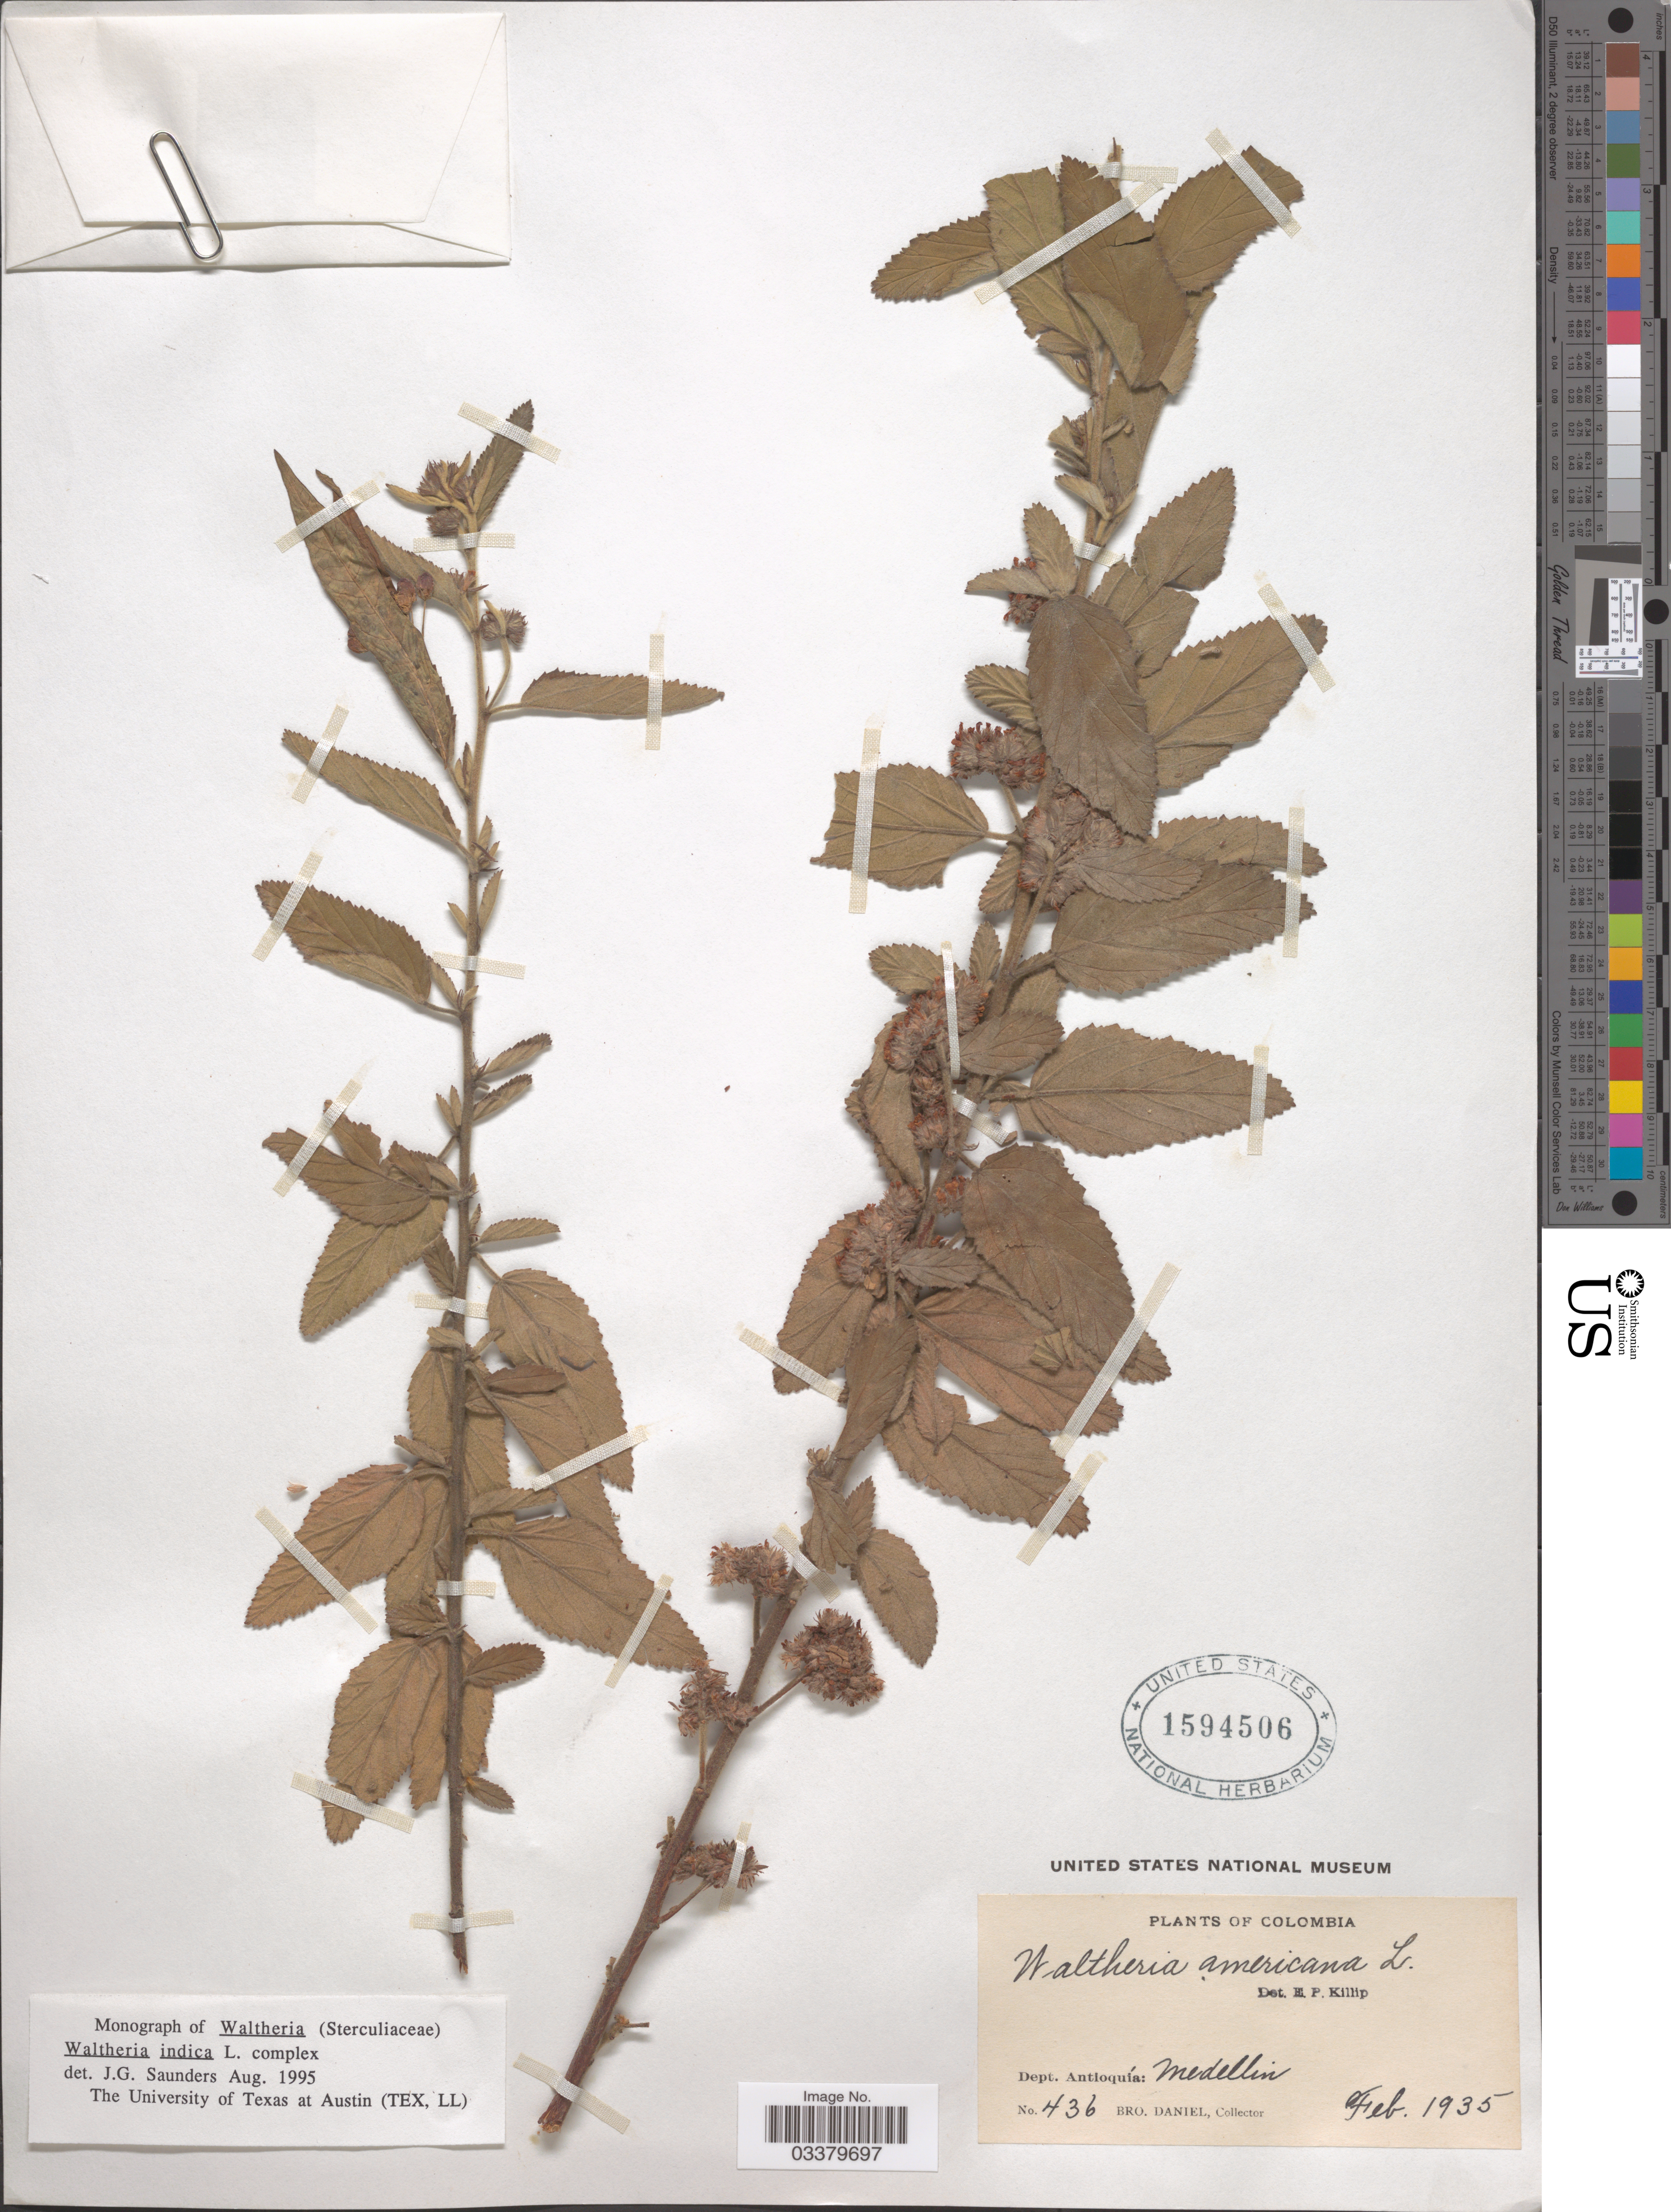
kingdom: Plantae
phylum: Tracheophyta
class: Magnoliopsida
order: Malvales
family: Malvaceae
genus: Waltheria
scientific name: Waltheria indica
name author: L.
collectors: Bro. Daniel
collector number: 436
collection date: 1935-02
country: Colombia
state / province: Antioquia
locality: Dept. Antioquia: Medellin.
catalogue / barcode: US 1594506